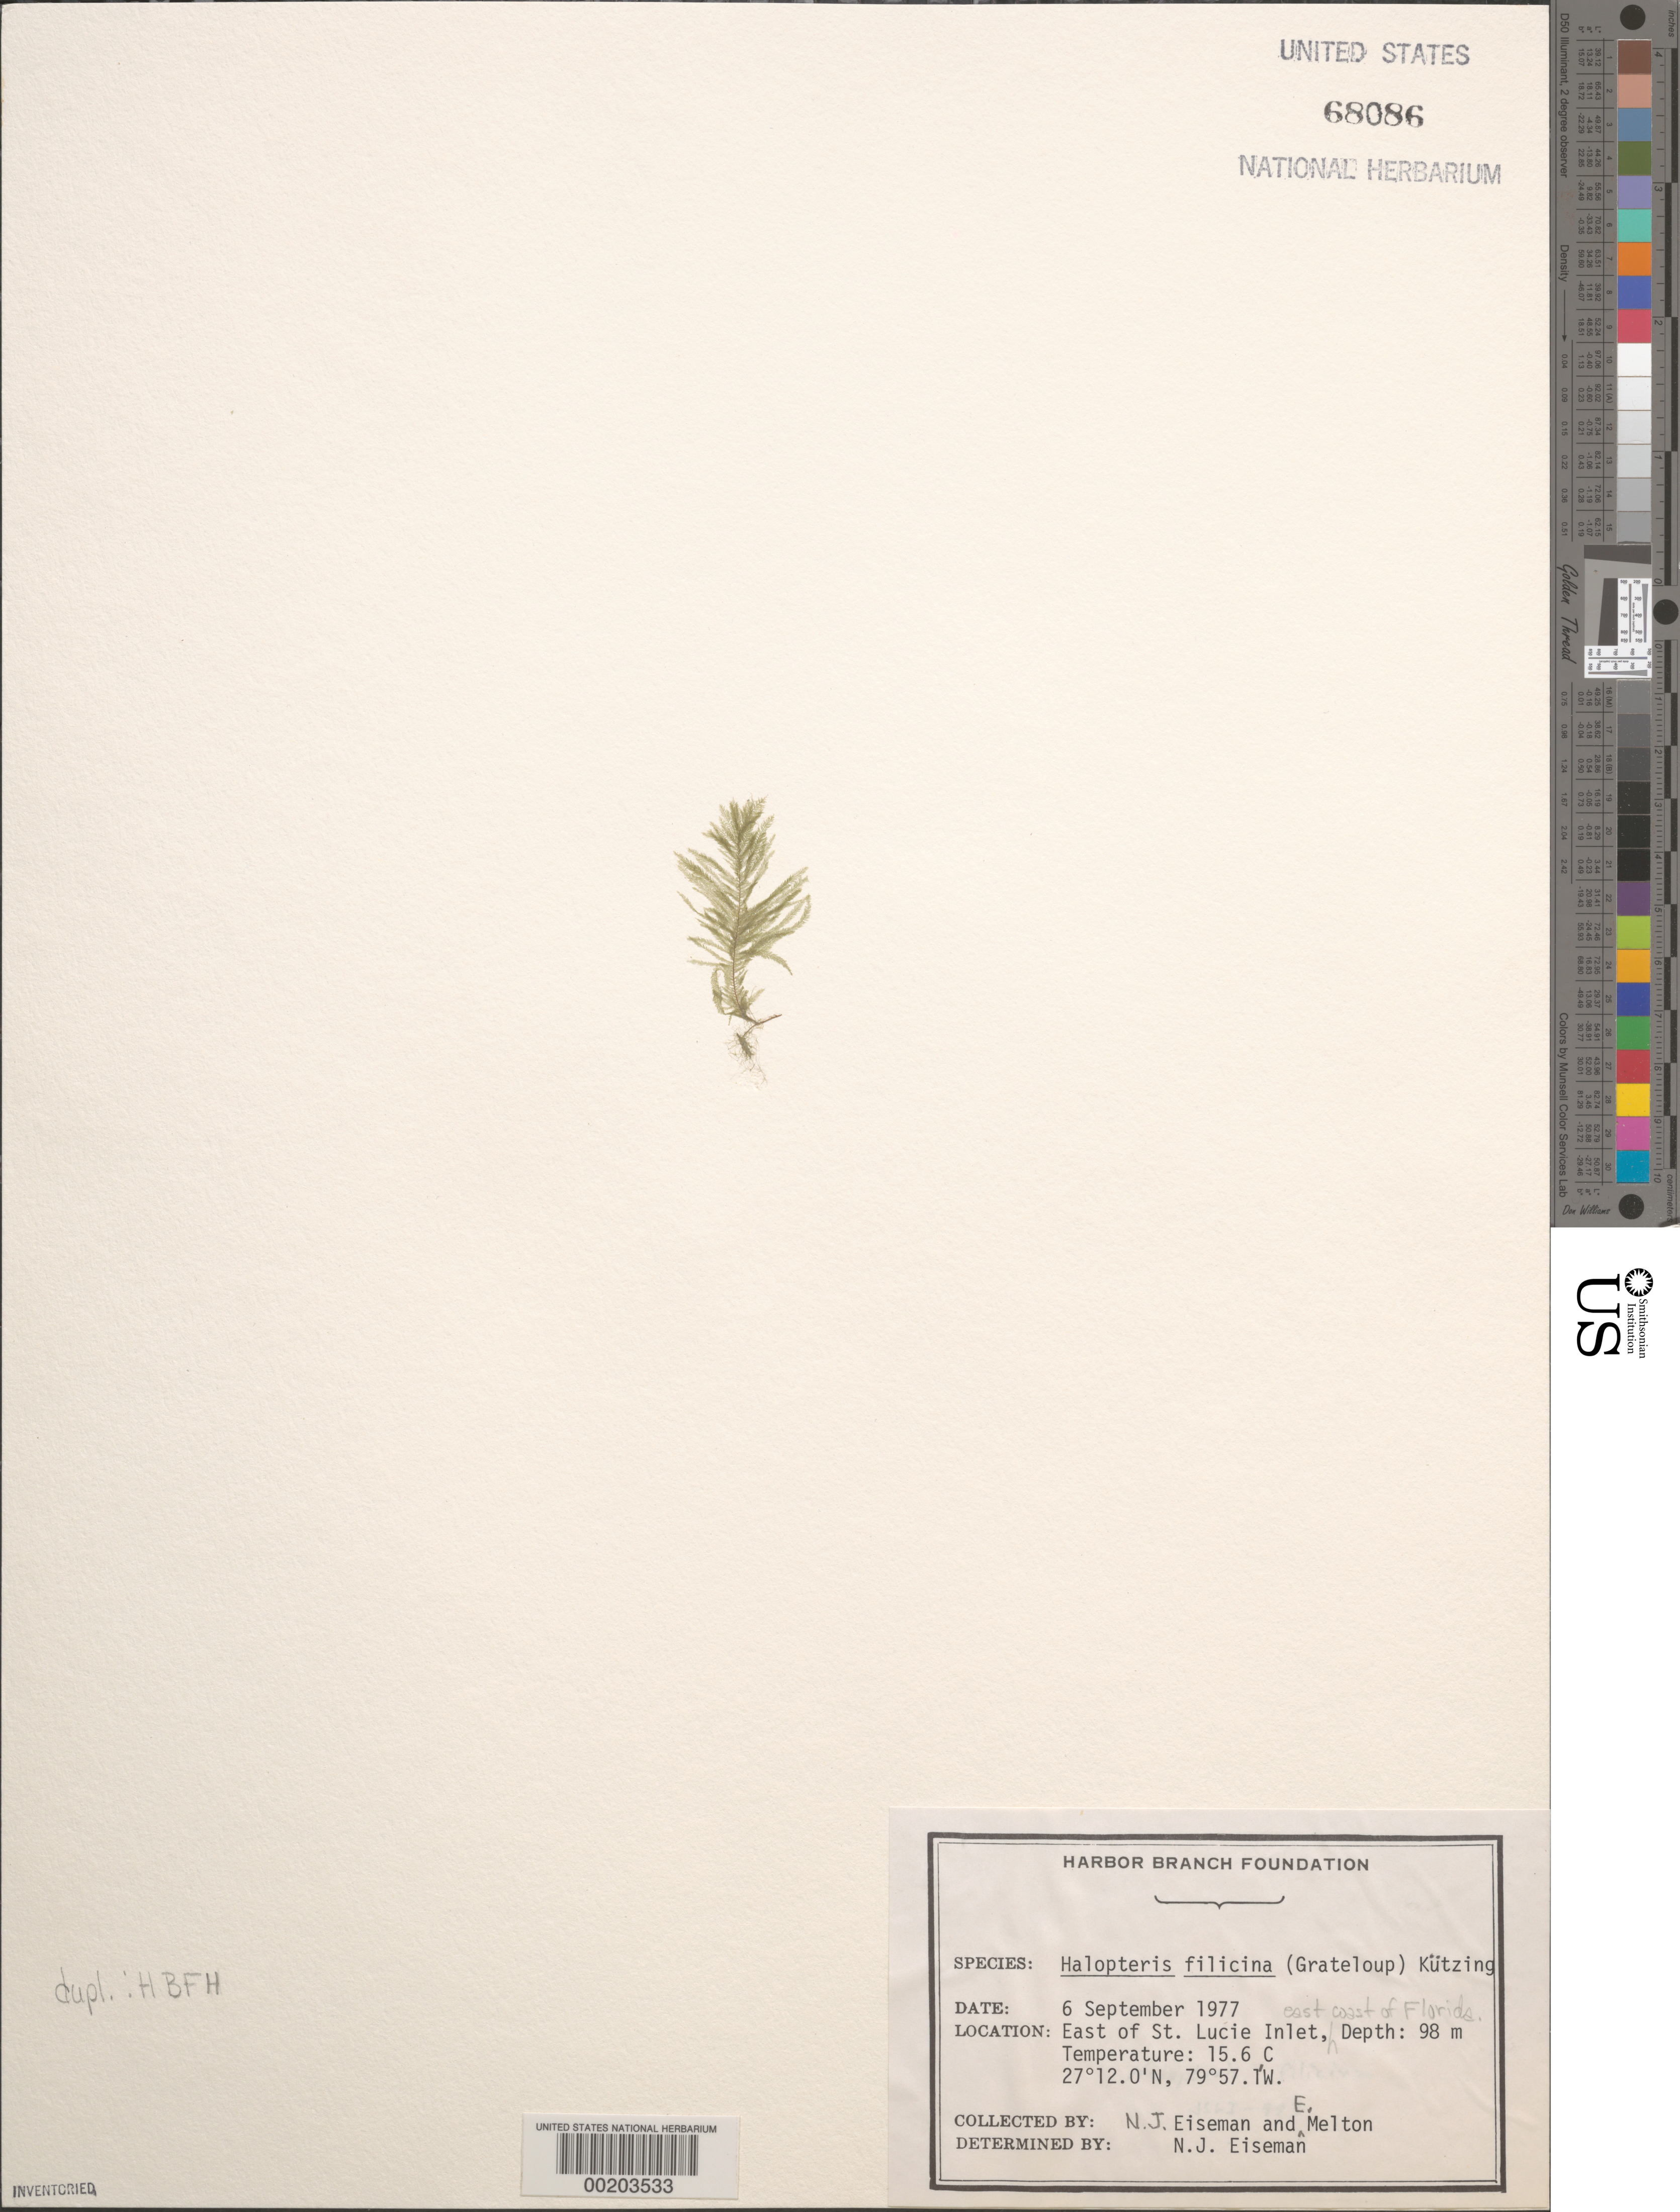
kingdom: Chromista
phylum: Ochrophyta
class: Phaeophyceae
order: Sphacelariales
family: Stypocaulaceae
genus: Halopteris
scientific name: Halopteris filicina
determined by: Eiseman, N. J.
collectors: N. J. Eiseman & E. Melton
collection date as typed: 06 Sep 1977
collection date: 1977-09-06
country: United States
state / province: Florida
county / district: Martin County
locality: East of St. Lucie Inlet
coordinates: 27 12.0'N, 79 57.1'W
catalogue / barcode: US 68086